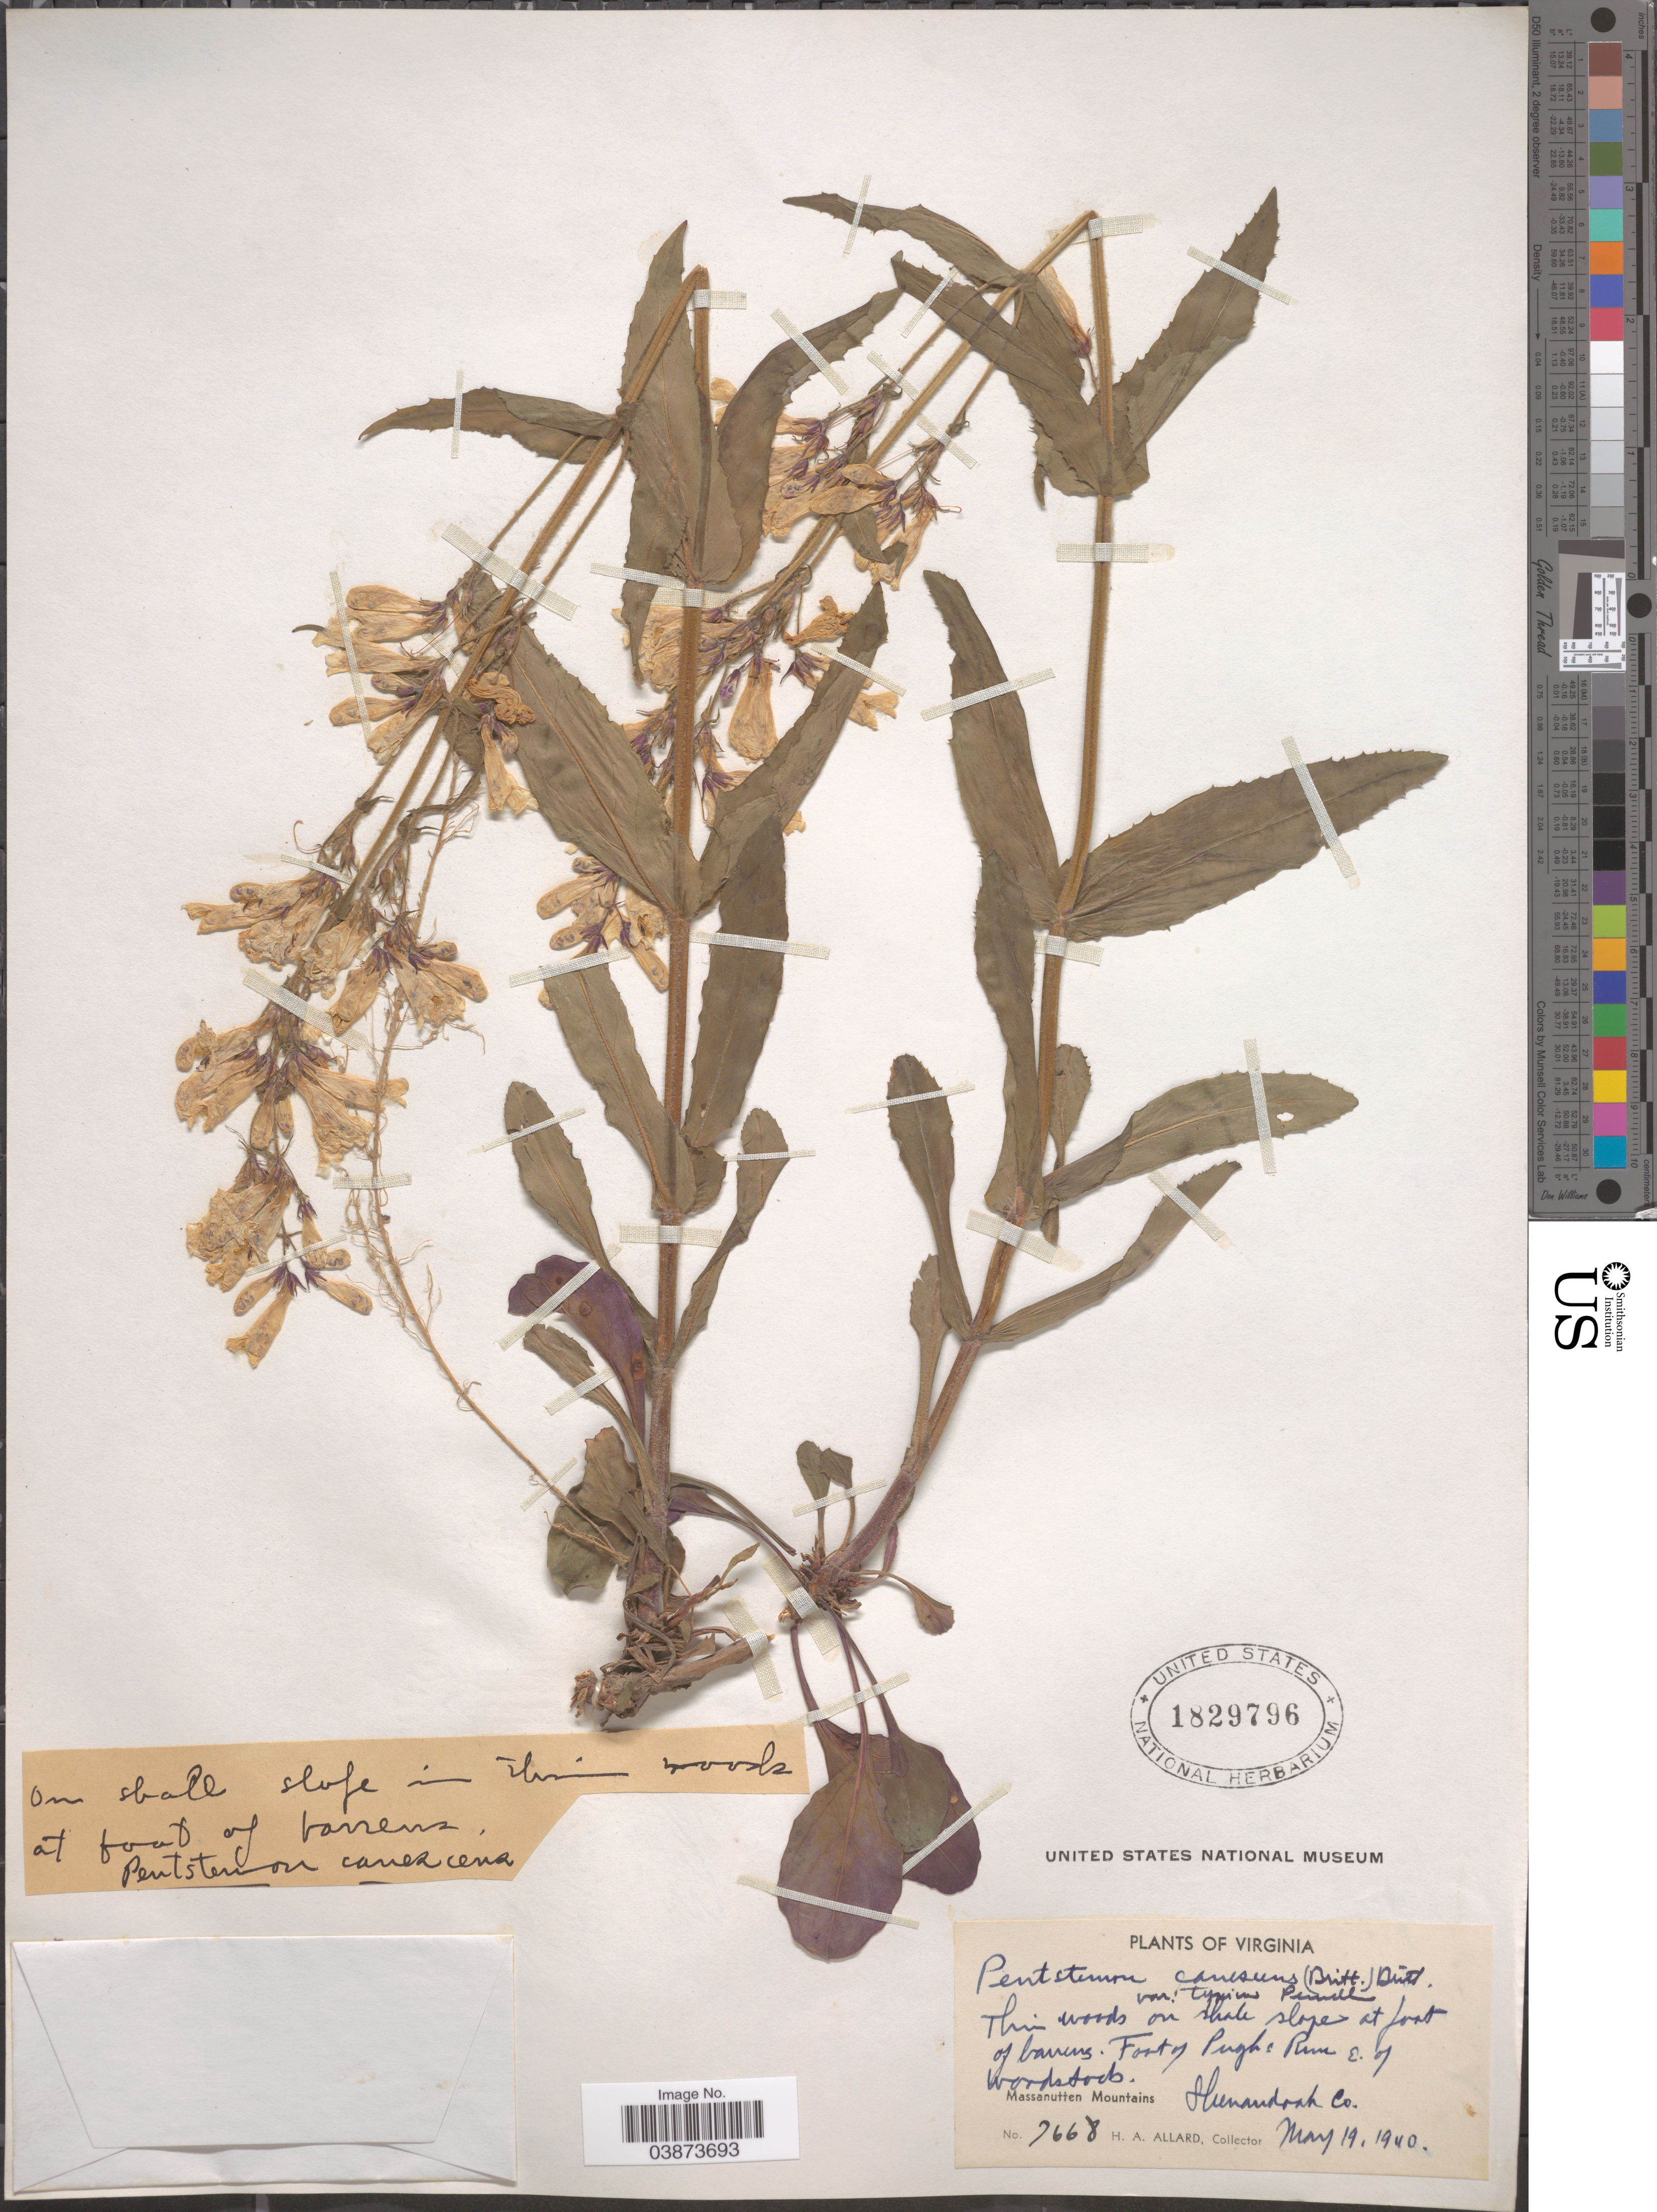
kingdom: Plantae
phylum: Tracheophyta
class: Magnoliopsida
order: Lamiales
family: Plantaginaceae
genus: Penstemon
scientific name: Penstemon canescens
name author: L.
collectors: H. A. Allard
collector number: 7668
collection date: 1940-05-19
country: United States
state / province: Virginia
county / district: Shenandoah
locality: Thin woods on shale slope at fort of barrens. Fort of Pughs Run E. of Woodstock. Massanutten Mountains. Shenandoah Co.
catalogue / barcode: US 1829796